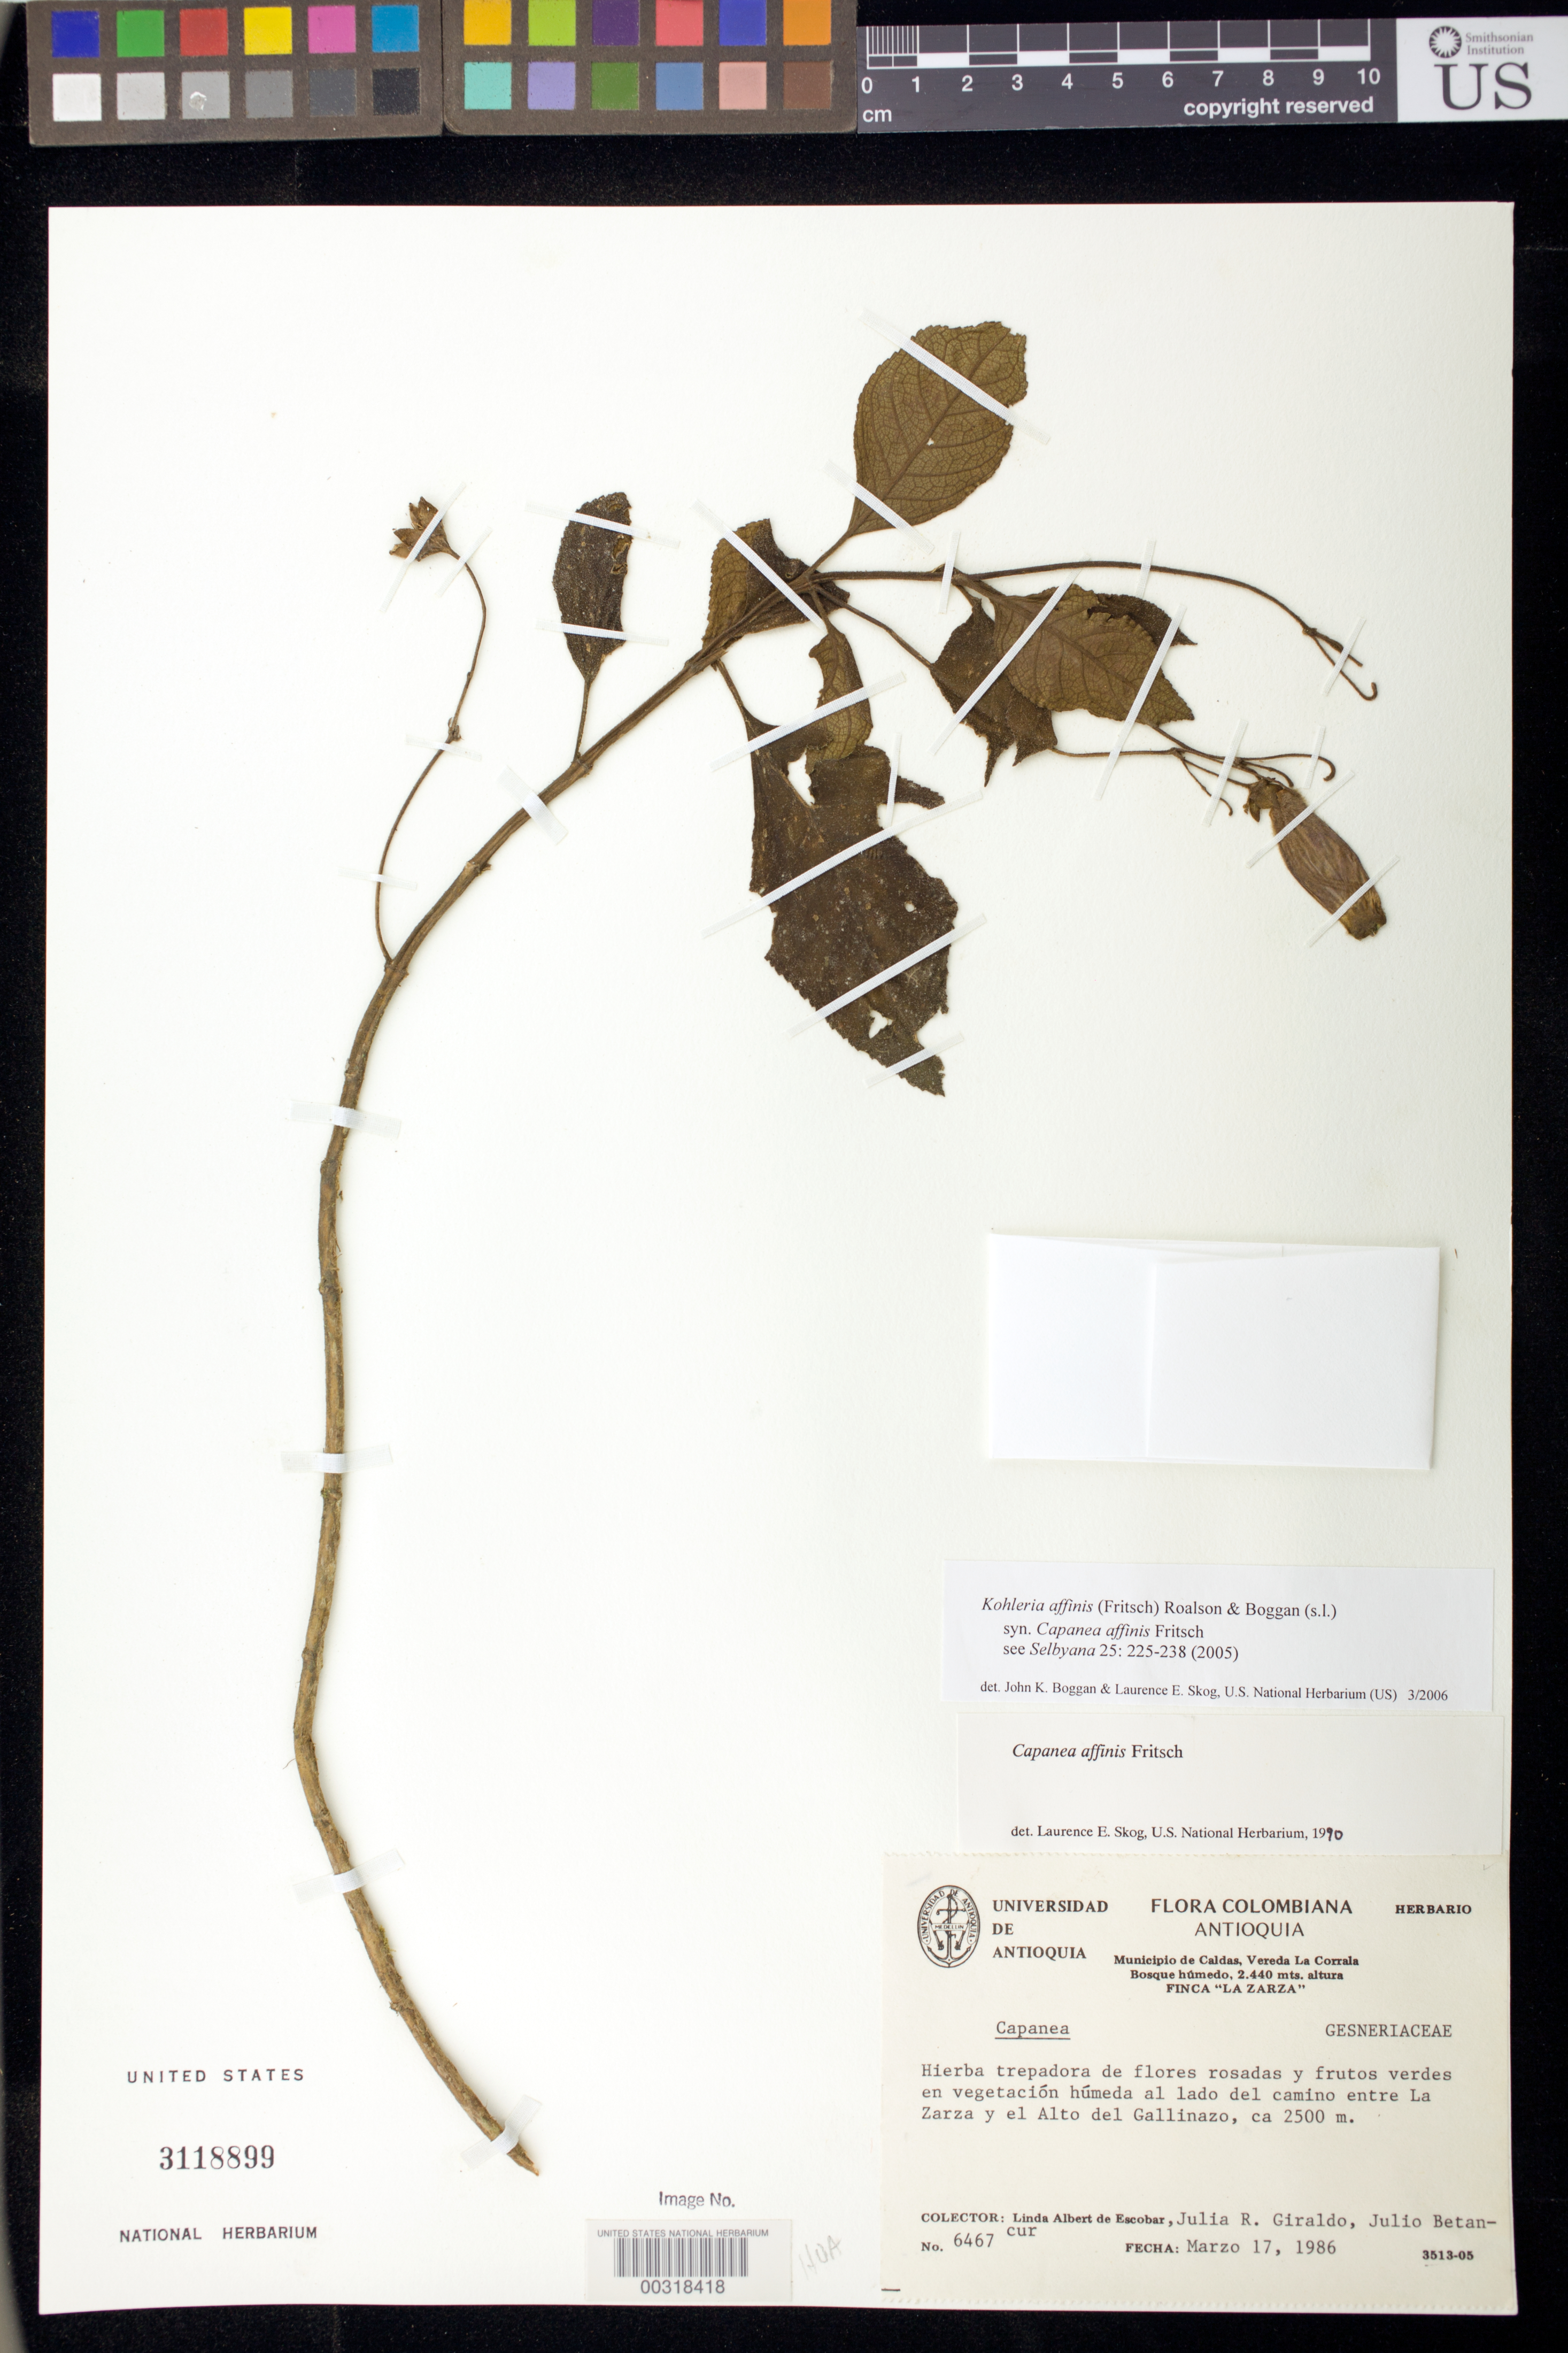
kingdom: Plantae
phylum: Tracheophyta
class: Magnoliopsida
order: Lamiales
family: Gesneriaceae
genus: Kohleria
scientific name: Kohleria affinis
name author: (Fritsch) Roalson & Boggan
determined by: Boggan, J. K.; Skog, L. E.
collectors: L. K. de Escobar, J. Giraldo J. & J. C. Betancur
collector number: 6467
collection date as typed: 17 Mar 1986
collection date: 1986-03-17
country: Colombia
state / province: Antioquia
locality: Beside the road between La Zarza and Alto del Gallinazo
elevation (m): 2500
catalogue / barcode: US 3118899